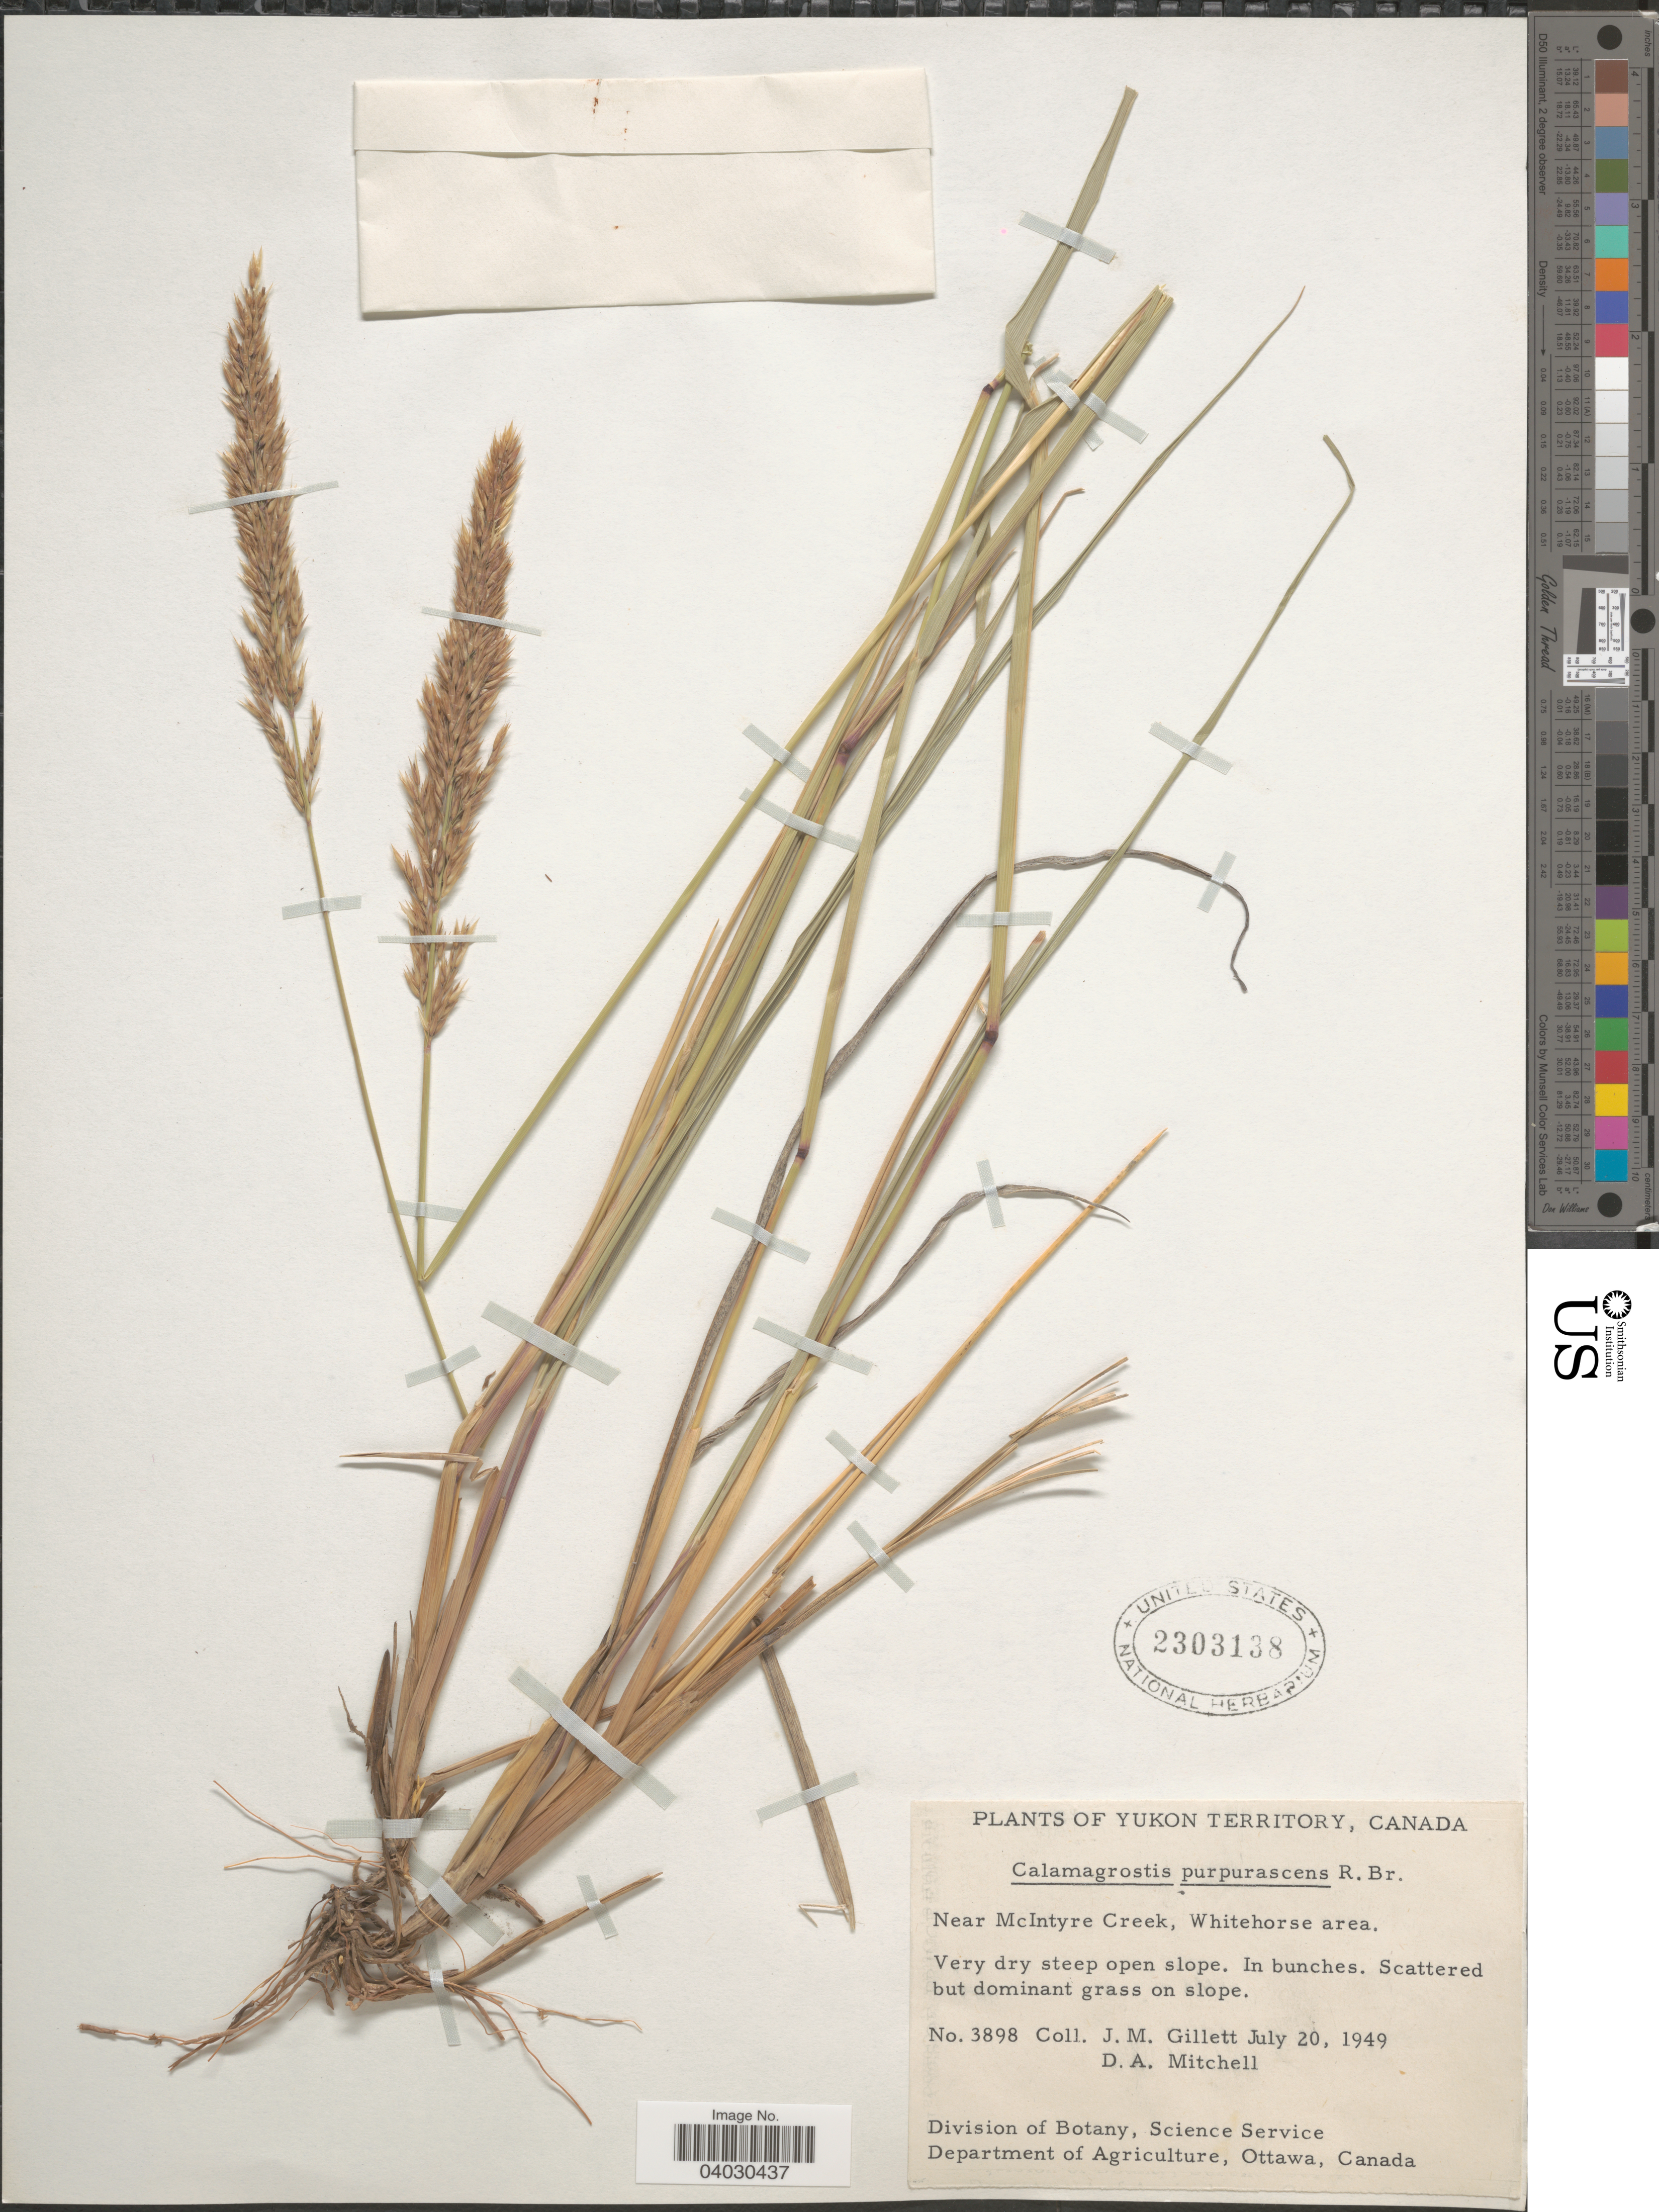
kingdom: Plantae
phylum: Tracheophyta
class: Liliopsida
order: Poales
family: Poaceae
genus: Calamagrostis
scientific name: Calamagrostis purpurascens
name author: R. Br.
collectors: J. M. Gillett & D. Mitchell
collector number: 3898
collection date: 1949-07-20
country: Canada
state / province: Yukon Territory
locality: Near McIntyre Creek, Whitehorse area.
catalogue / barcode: US 2303138